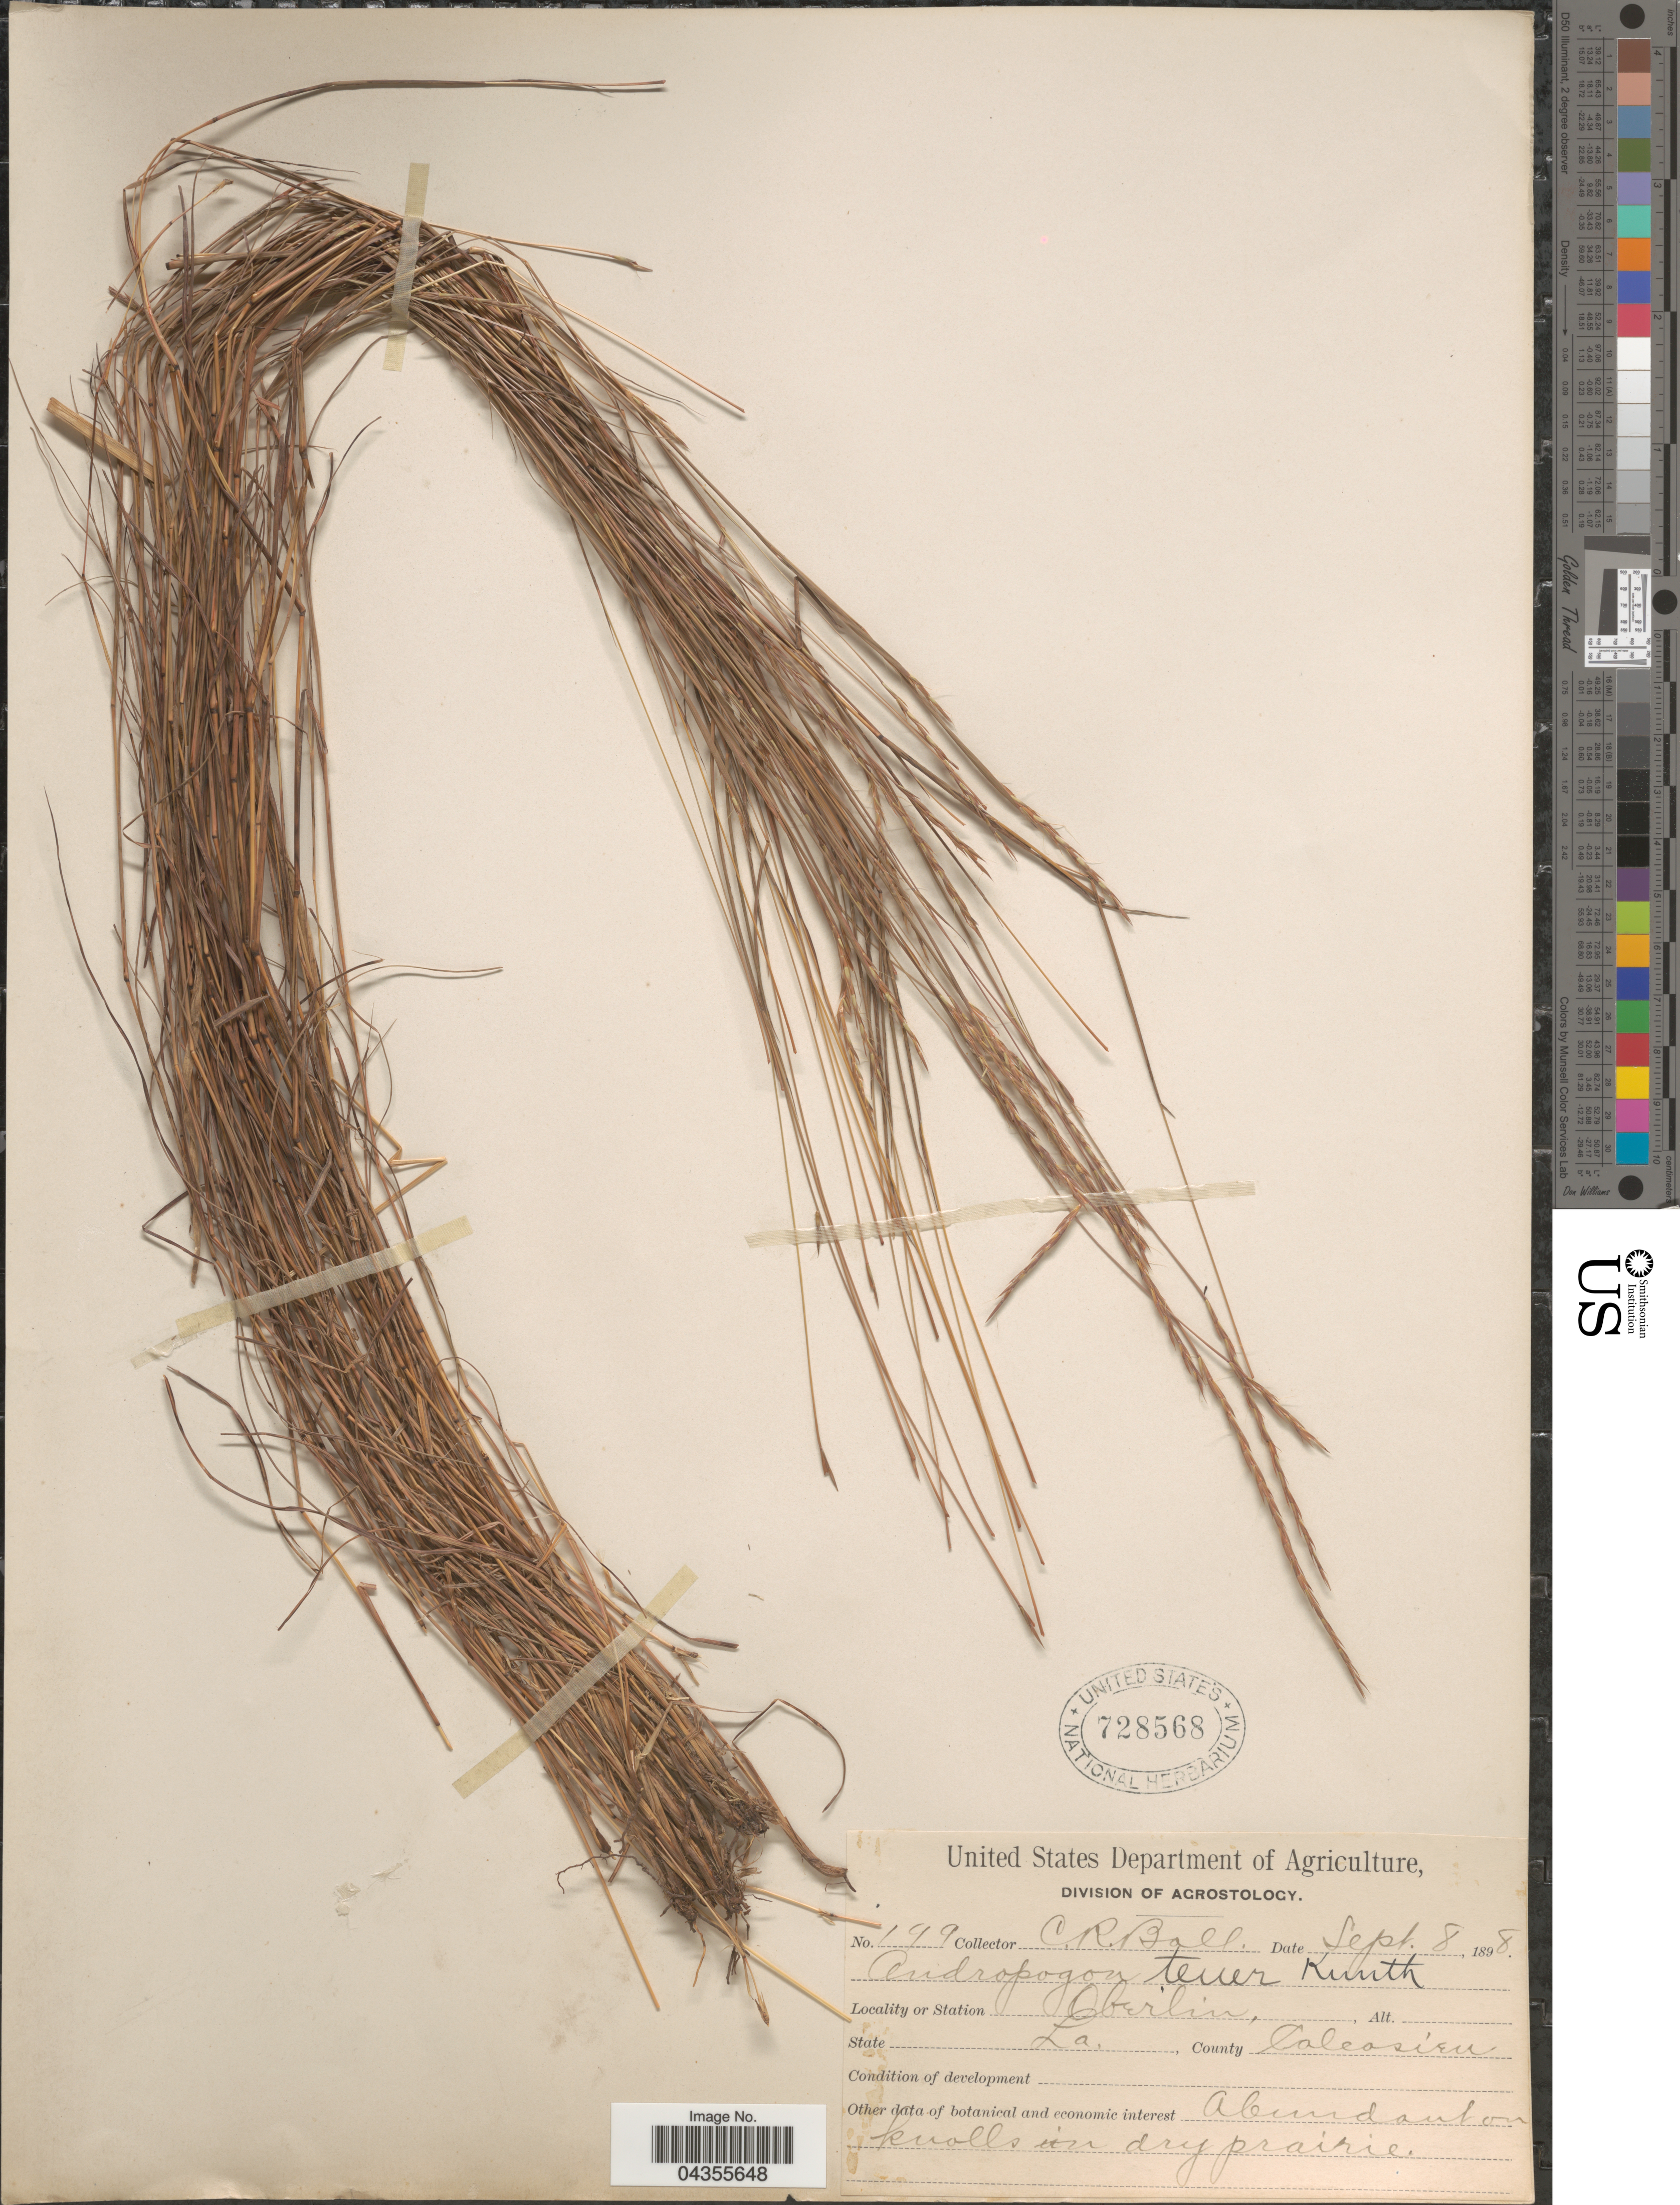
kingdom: Plantae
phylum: Tracheophyta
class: Liliopsida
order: Poales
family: Poaceae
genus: Schizachyrium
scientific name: Schizachyrium tenerum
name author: Nees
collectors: C. R. Ball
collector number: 199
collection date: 1898-09-08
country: United States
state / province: Louisiana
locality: Oberlin. County Calcasieu. Abundant on knolls in dry prairie.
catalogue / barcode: US 728568